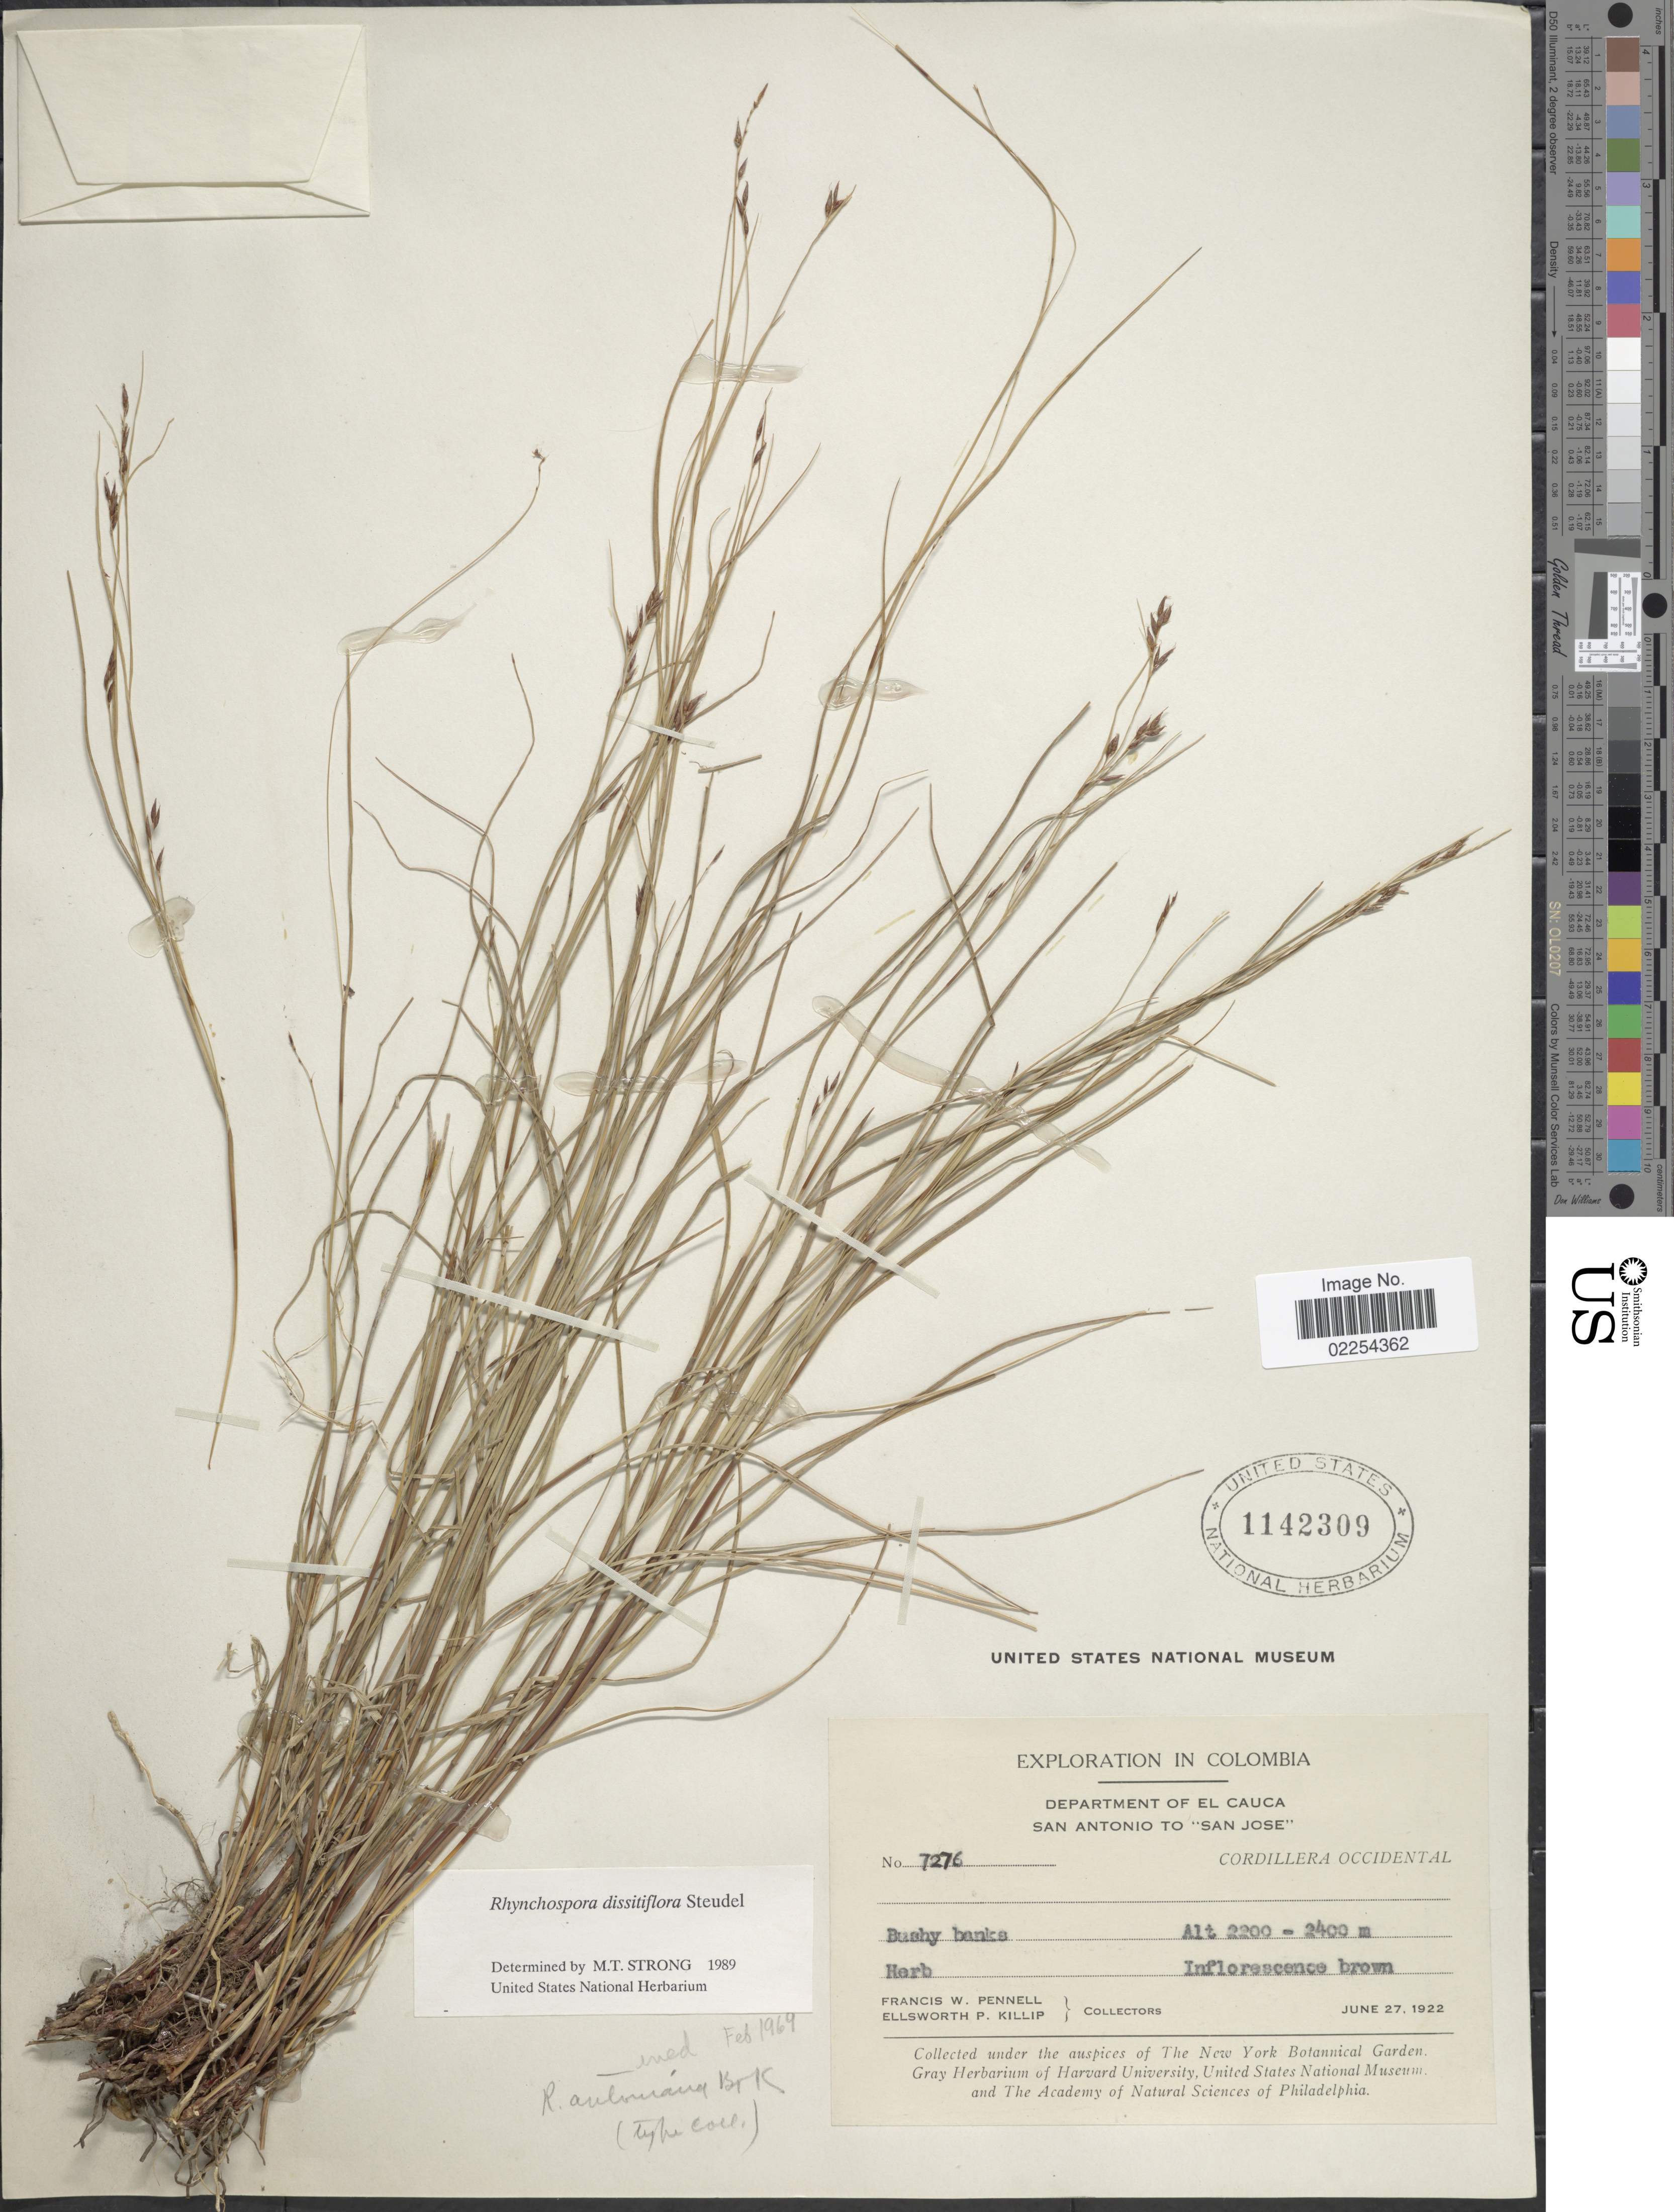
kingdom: Plantae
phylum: Tracheophyta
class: Liliopsida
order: Poales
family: Cyperaceae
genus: Rhynchospora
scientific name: Rhynchospora dissitiflora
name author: Steud. ex Boeckeler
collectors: F. W. Pennell & E. P. Killip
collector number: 7276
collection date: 1922-06-27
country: Colombia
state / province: Cauca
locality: Department of El Cauca, San Antonio to 'San Jose' Cordillera Occidental, Bushy banks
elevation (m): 2200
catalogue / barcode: US 1142309